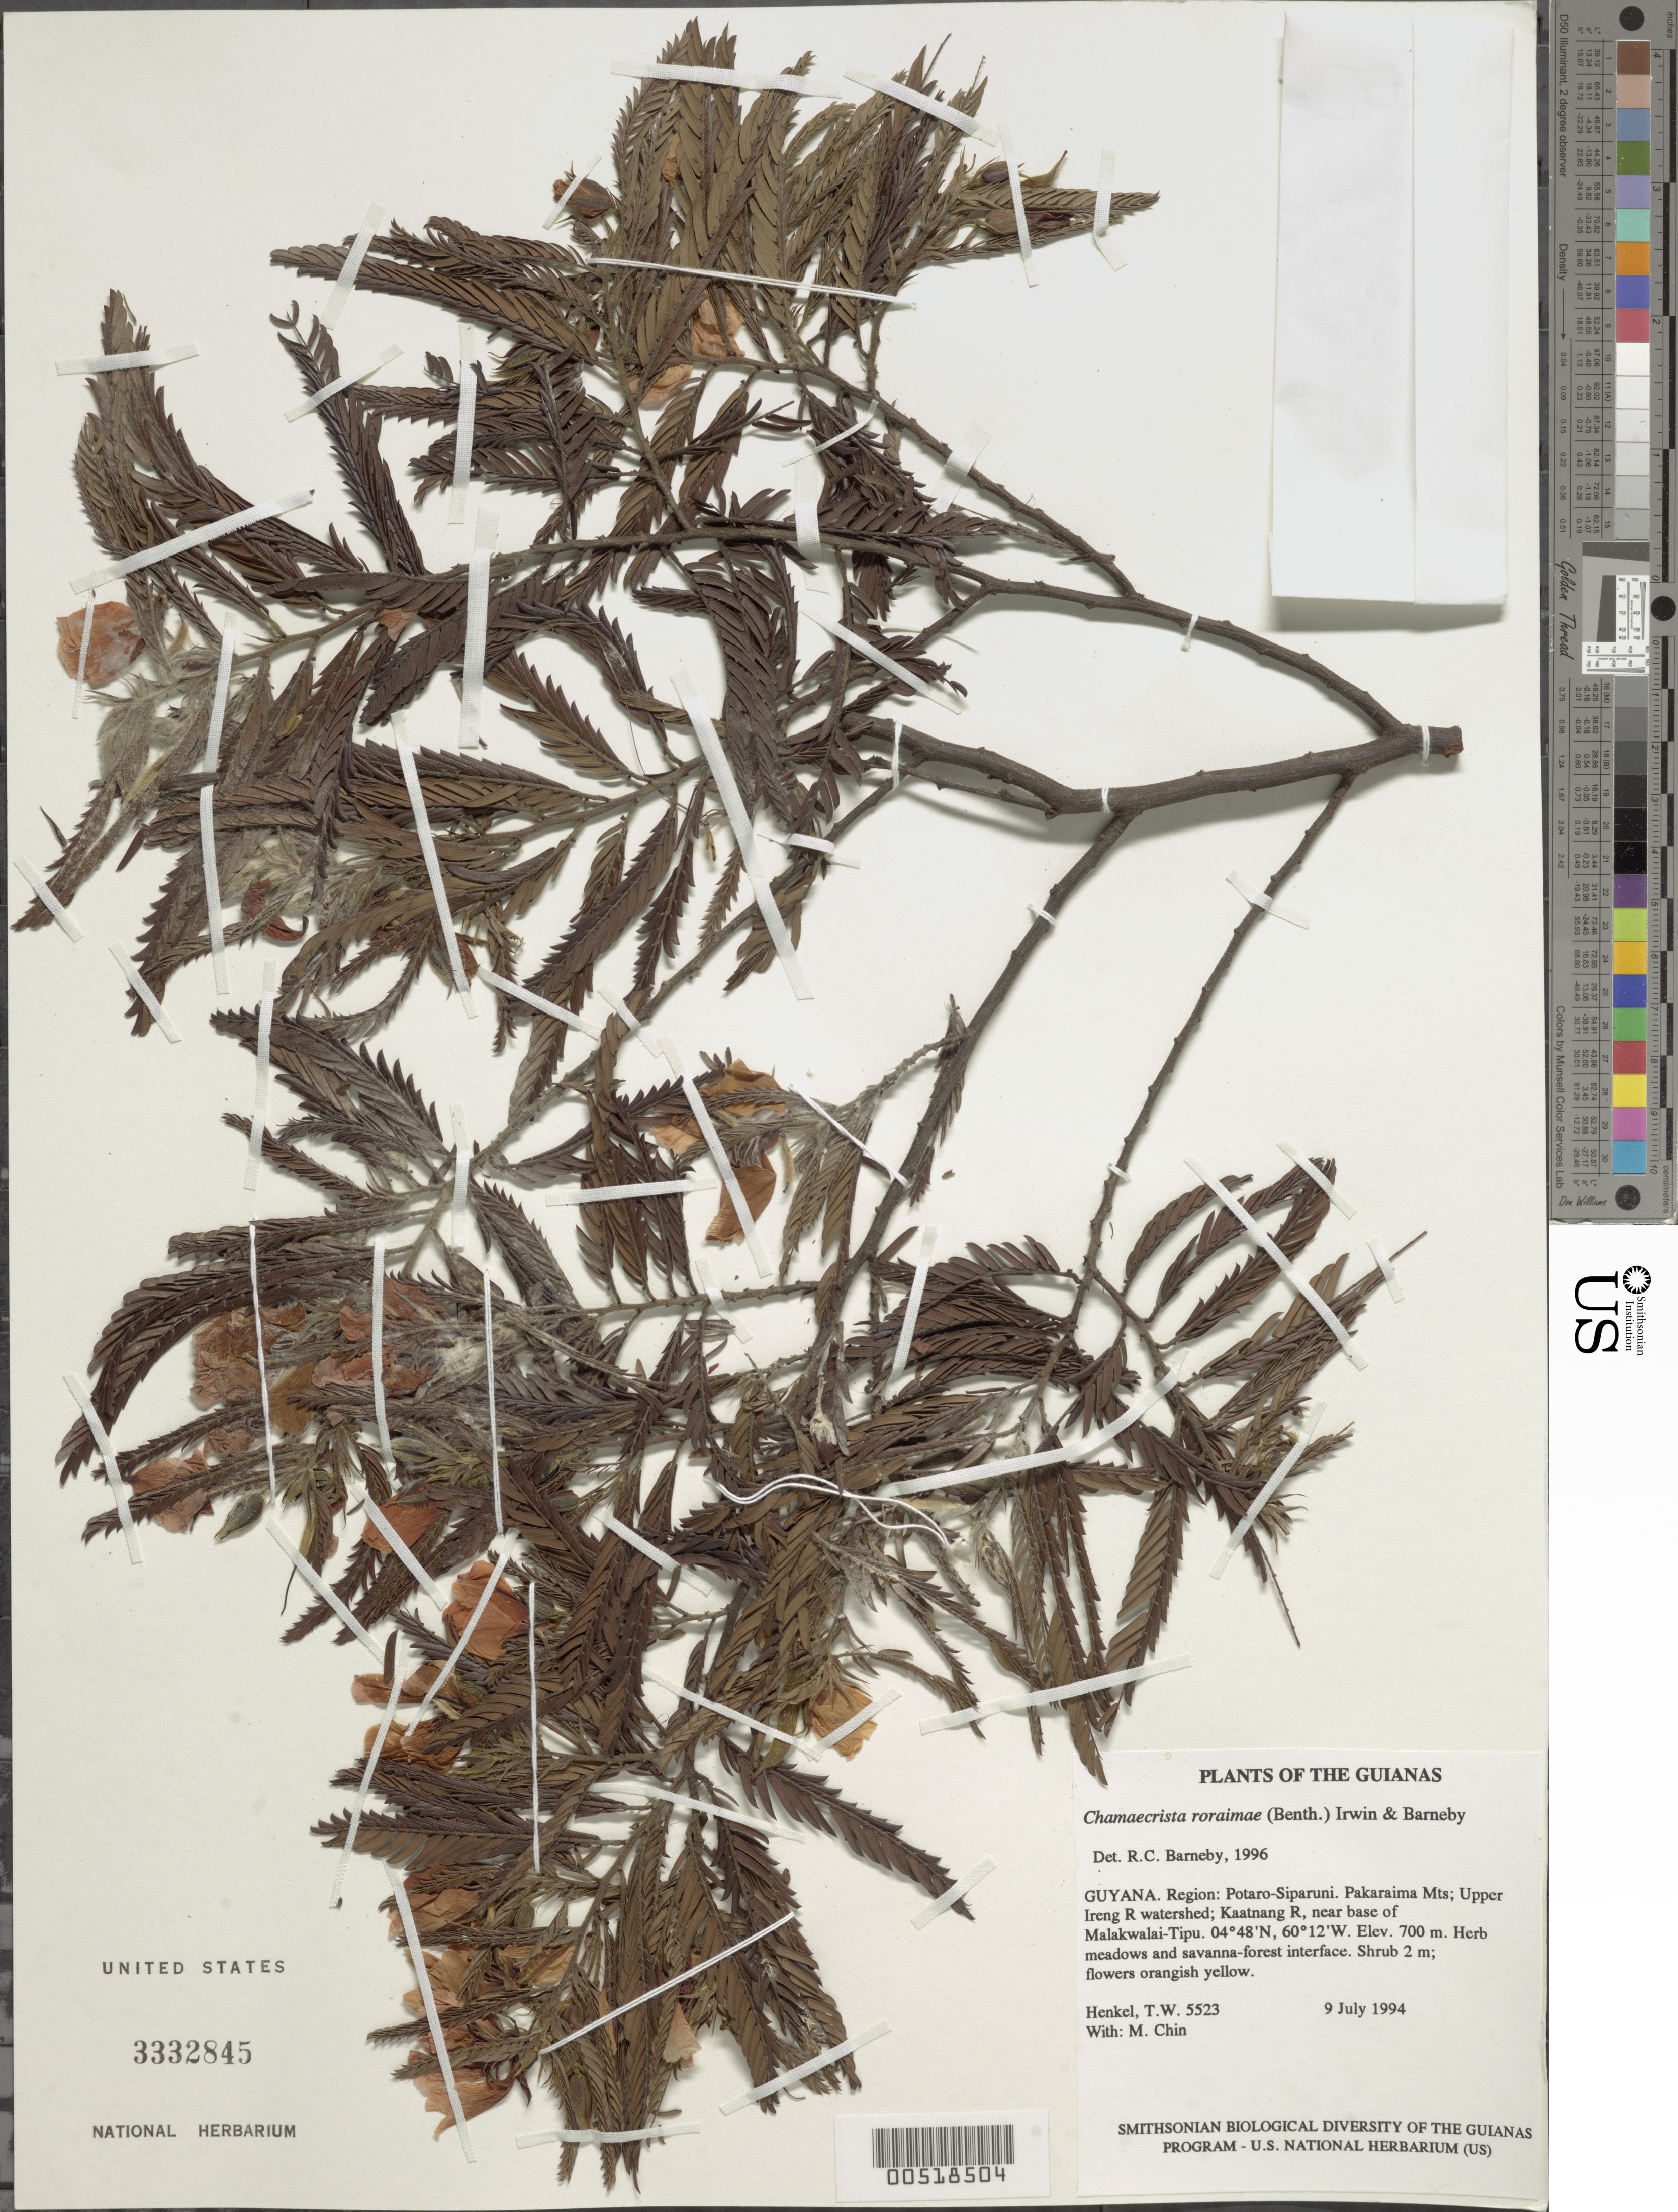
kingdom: Plantae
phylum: Tracheophyta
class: Magnoliopsida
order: Fabales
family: Fabaceae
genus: Chamaecrista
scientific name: Chamaecrista roraimae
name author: (Benth.) Gleason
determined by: Barneby, Rupert C., (NY)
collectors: T. Henkel & M. Chin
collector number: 5523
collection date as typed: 9 July 1994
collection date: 1994-07-09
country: Guyana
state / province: Potaro-Siparuni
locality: Pakaraima Mts; Upper Ireng R watershed; Kaatnang R, near base of Malakwalai-Tipu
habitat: Herb meadows and savanna-forest interface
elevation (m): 700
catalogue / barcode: US 3332845